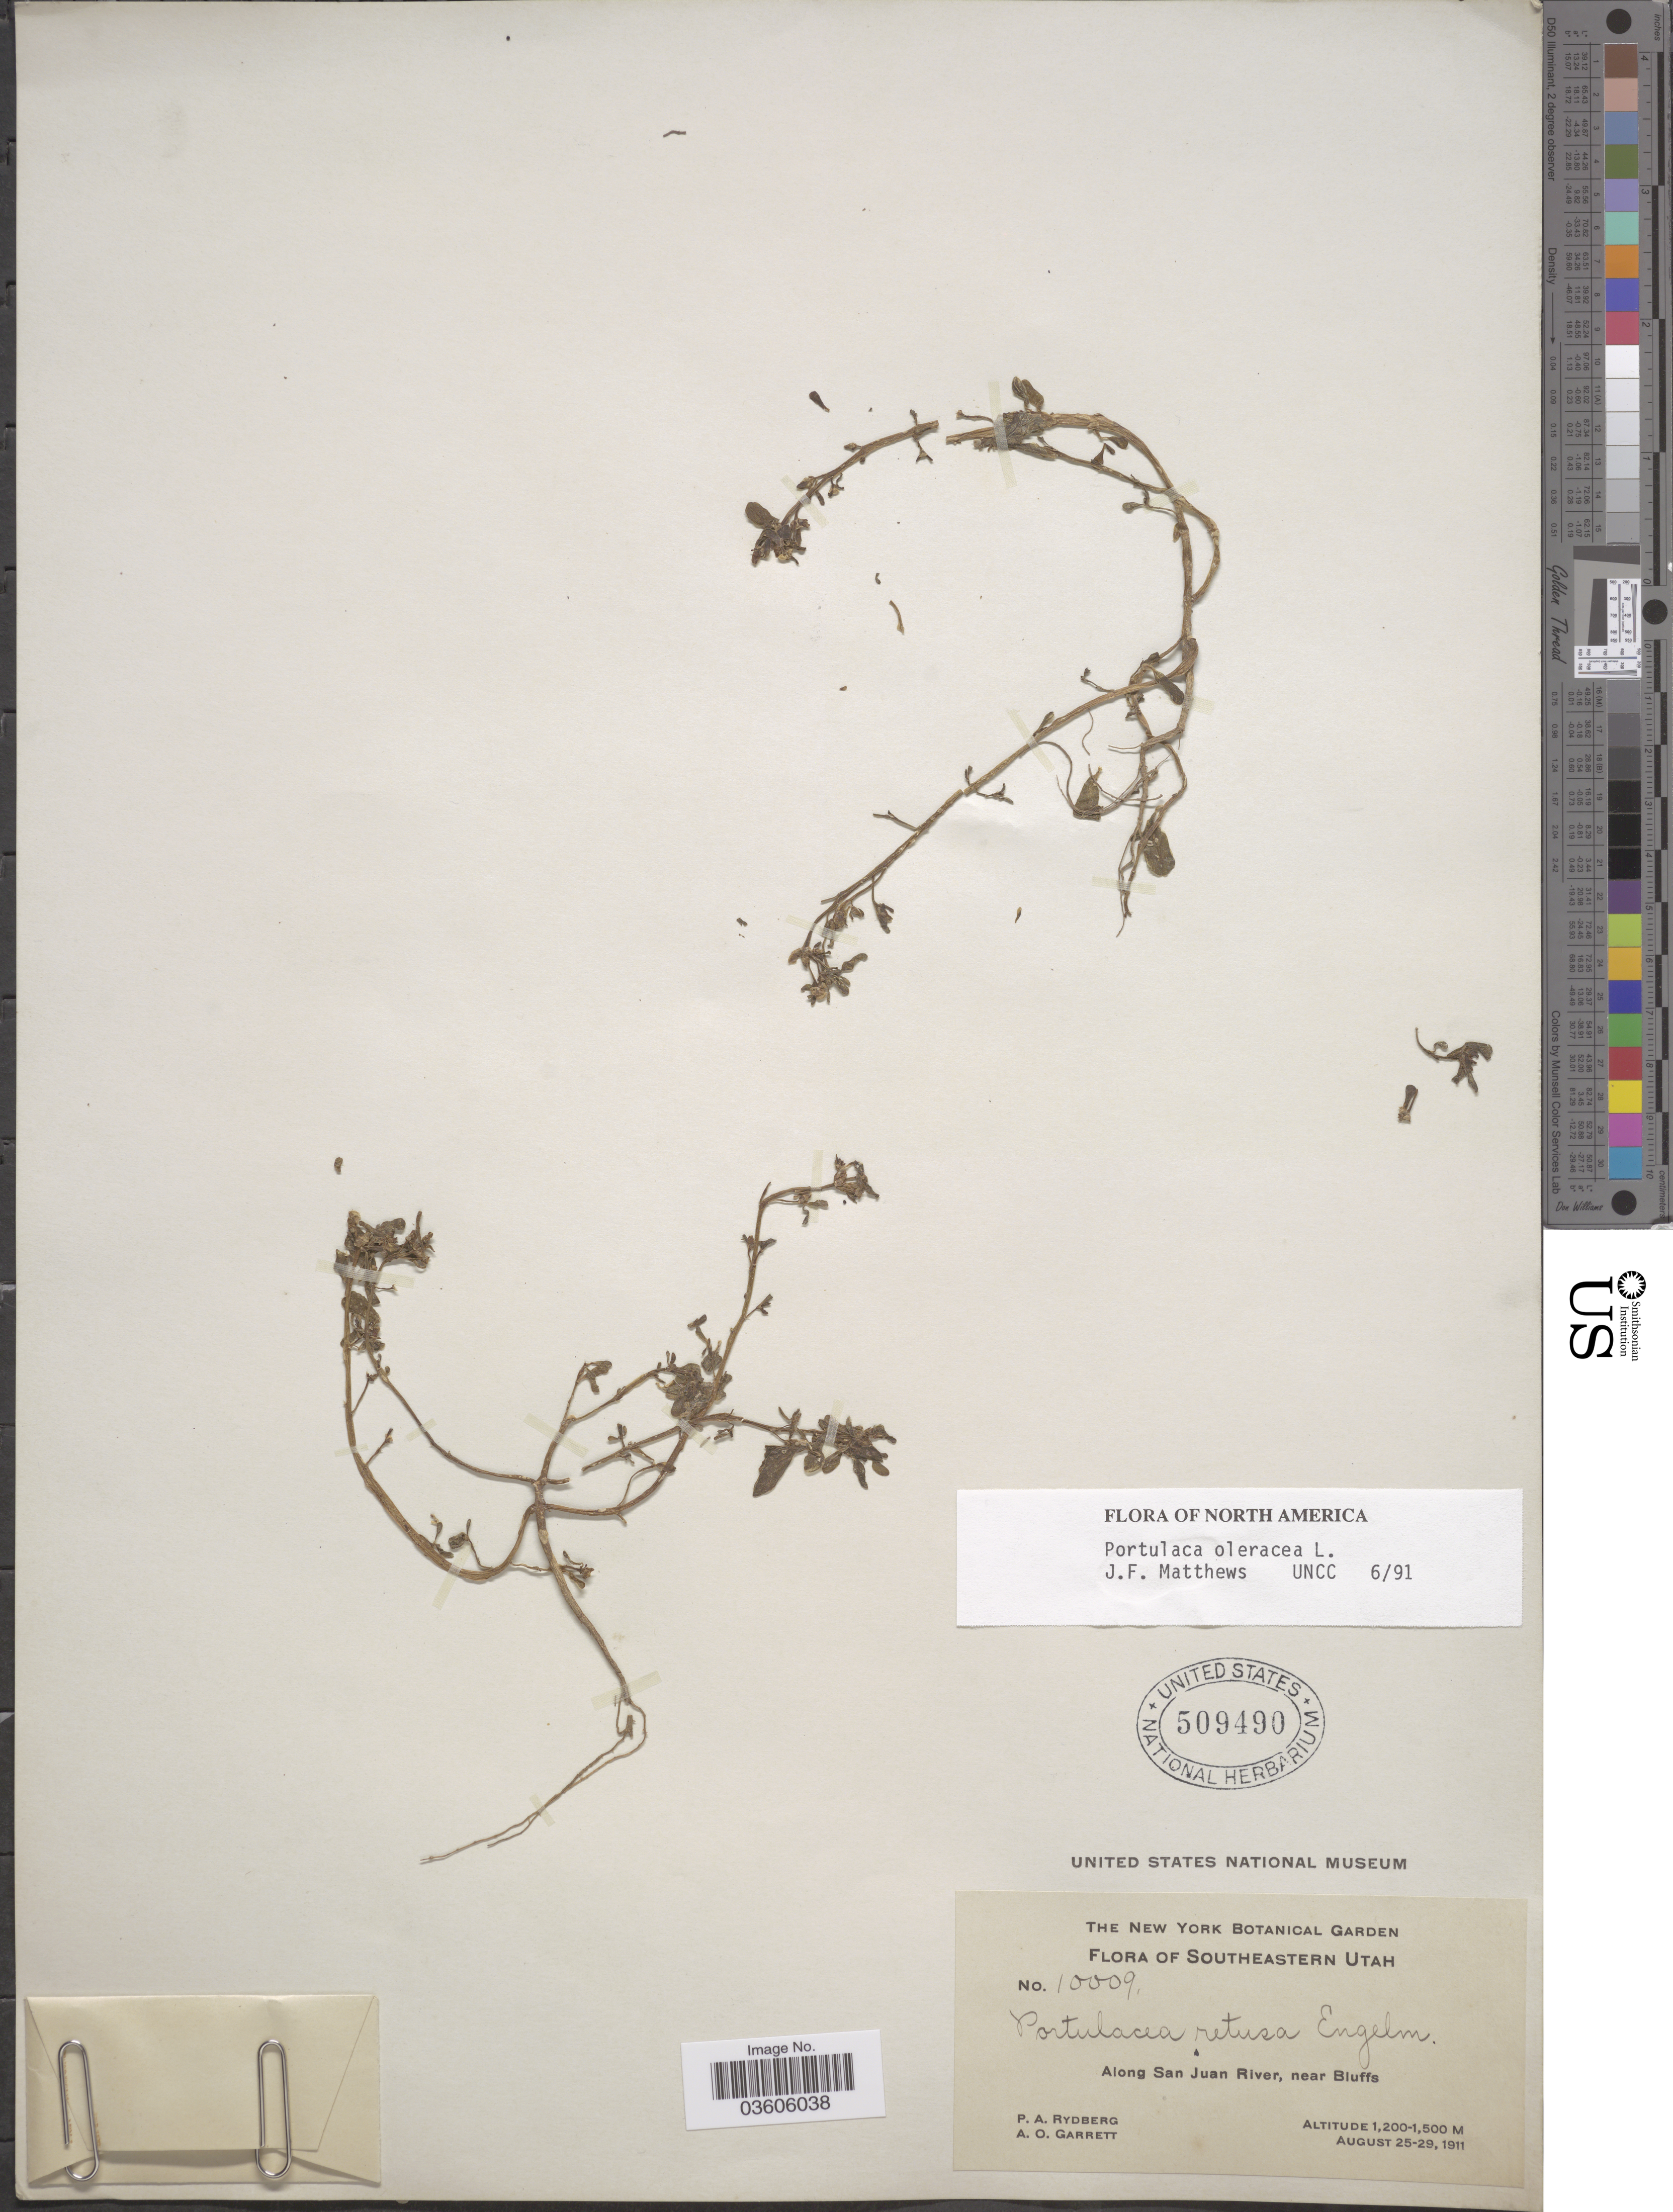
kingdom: Plantae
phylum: Tracheophyta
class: Magnoliopsida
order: Caryophyllales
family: Portulacaceae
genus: Portulaca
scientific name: Portulaca oleracea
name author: L.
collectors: P. A. Rydberg & A. O. Garrett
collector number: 10009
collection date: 1911-08-25/1911-08-29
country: United States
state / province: Utah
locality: Southeastern Utah. Along San Juan River, near Bluffs.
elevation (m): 1200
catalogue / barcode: US 509490